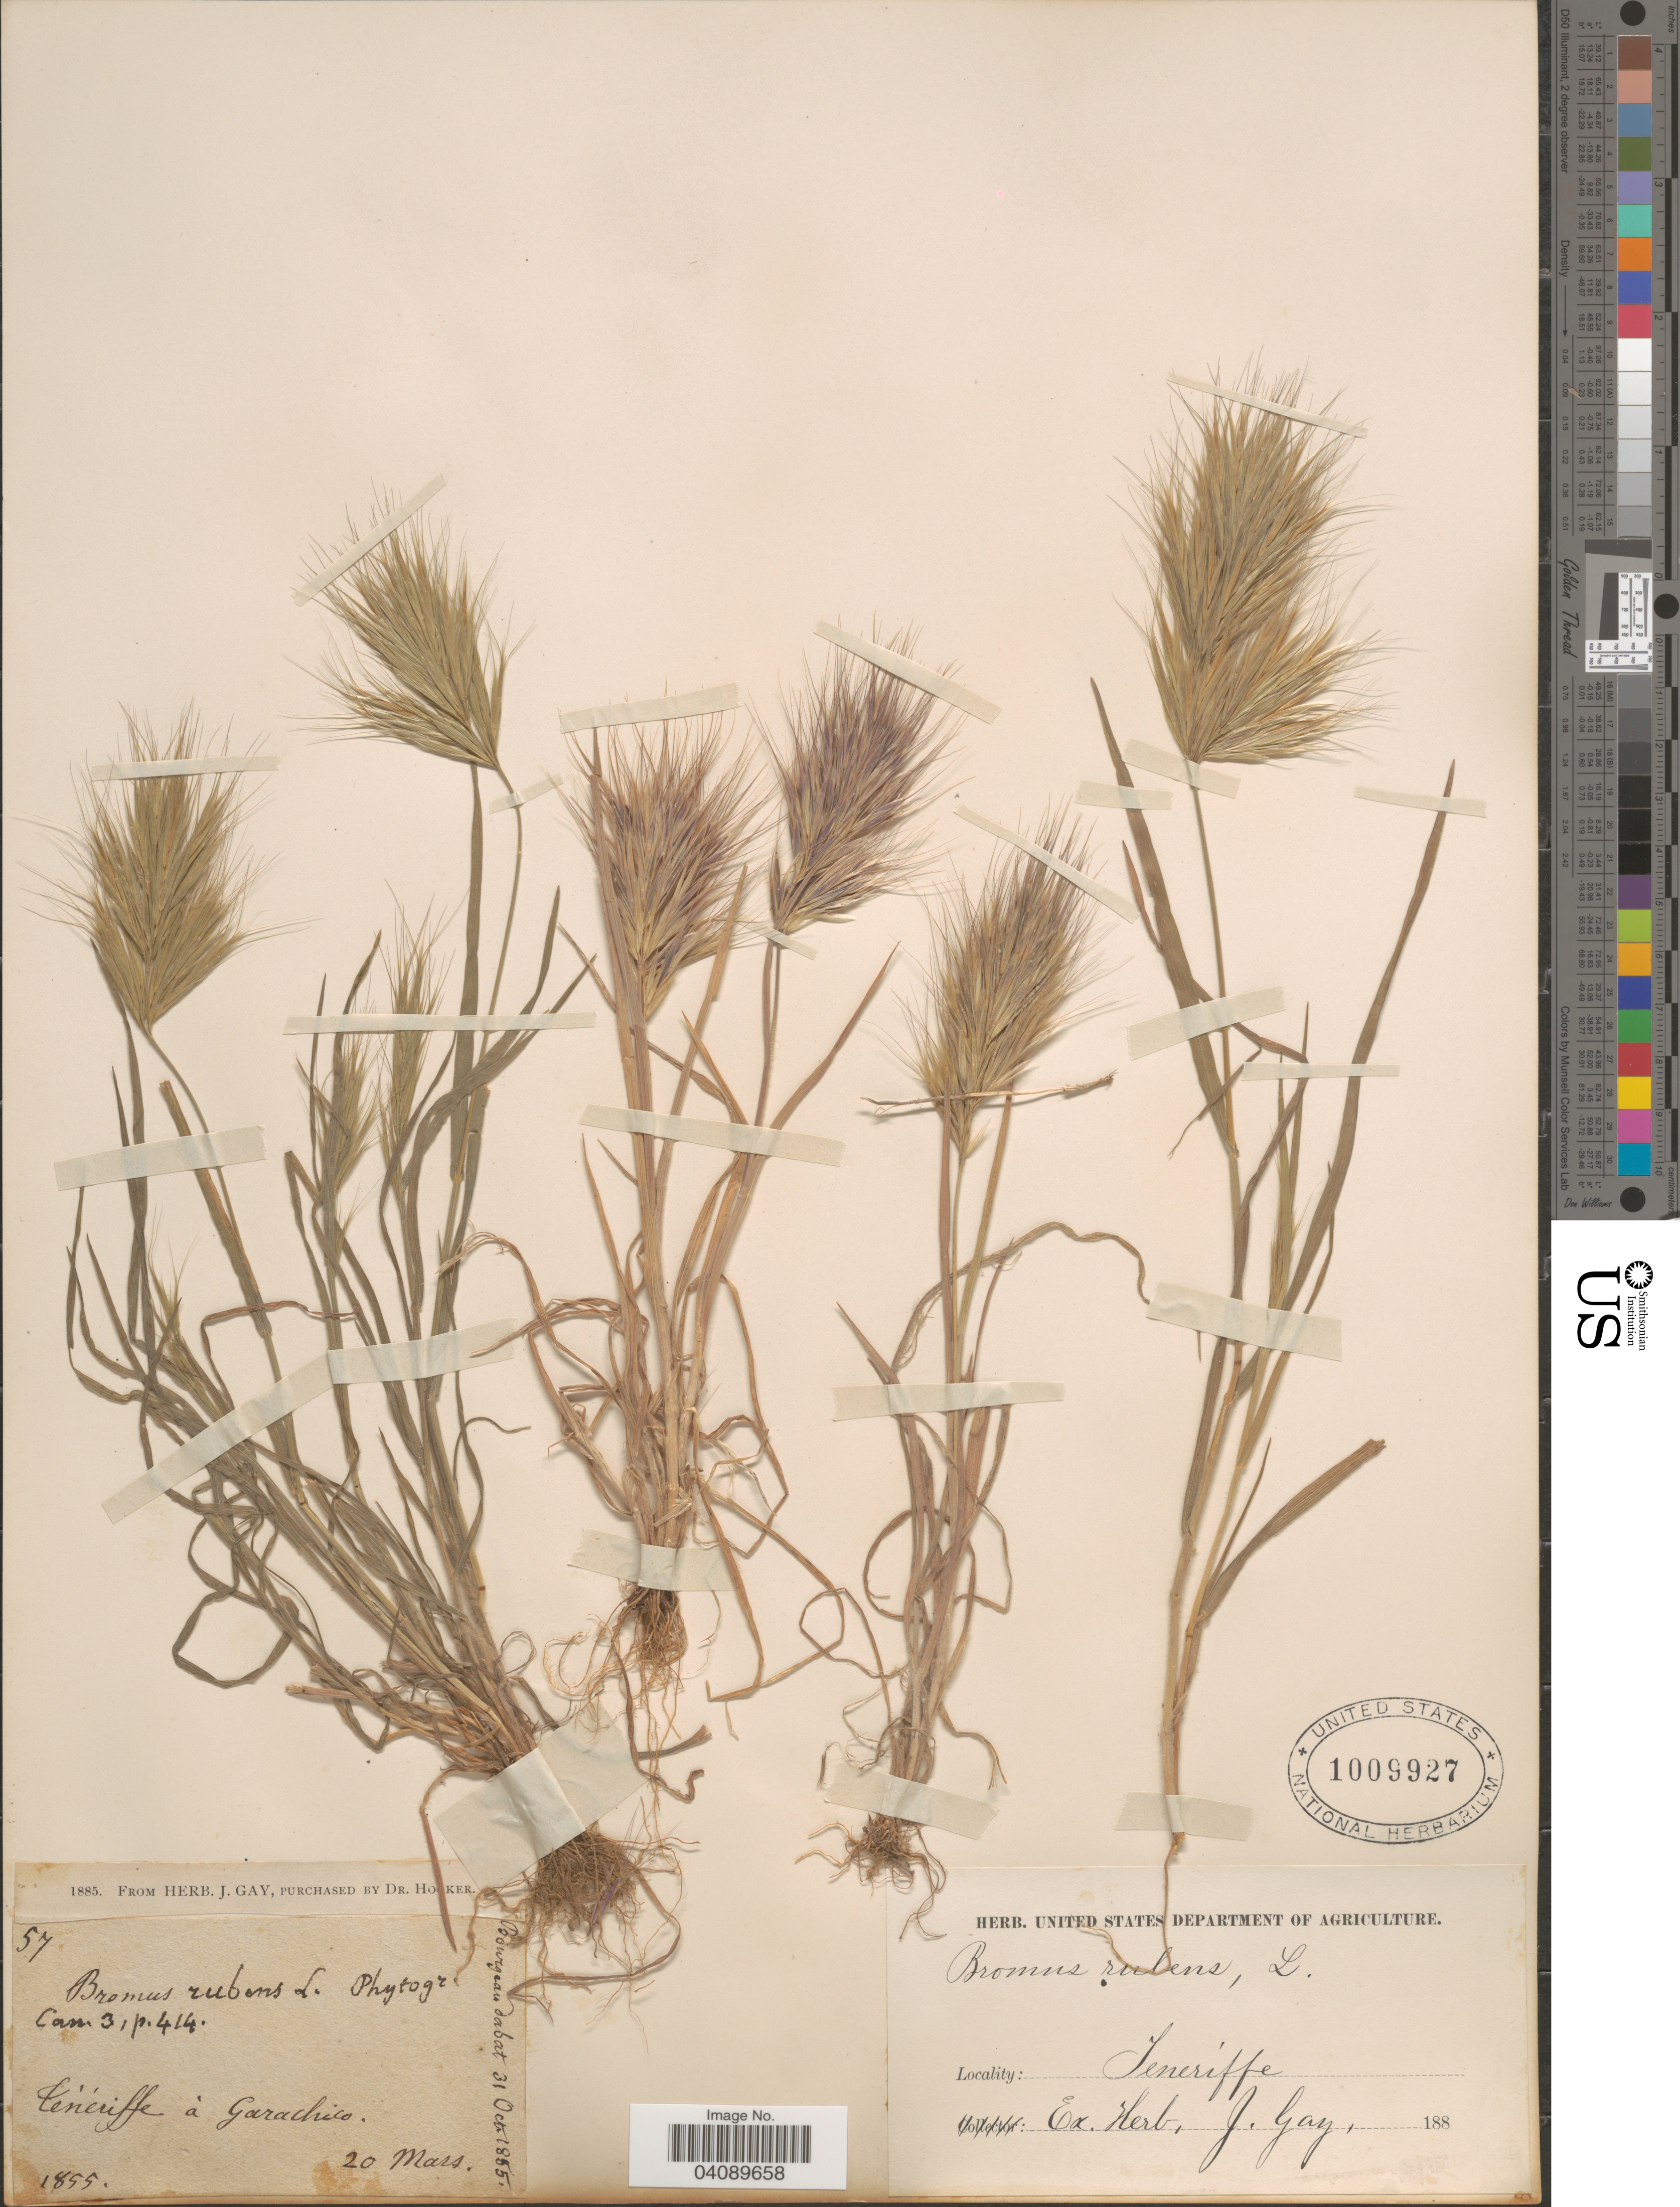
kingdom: Plantae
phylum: Tracheophyta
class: Liliopsida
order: Poales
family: Poaceae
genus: Bromus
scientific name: Bromus rubens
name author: L.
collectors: ex herb. J. Gay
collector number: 57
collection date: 1855-03-20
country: Spain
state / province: Canarias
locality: Ténériffe à Garachico.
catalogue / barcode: US 1009927